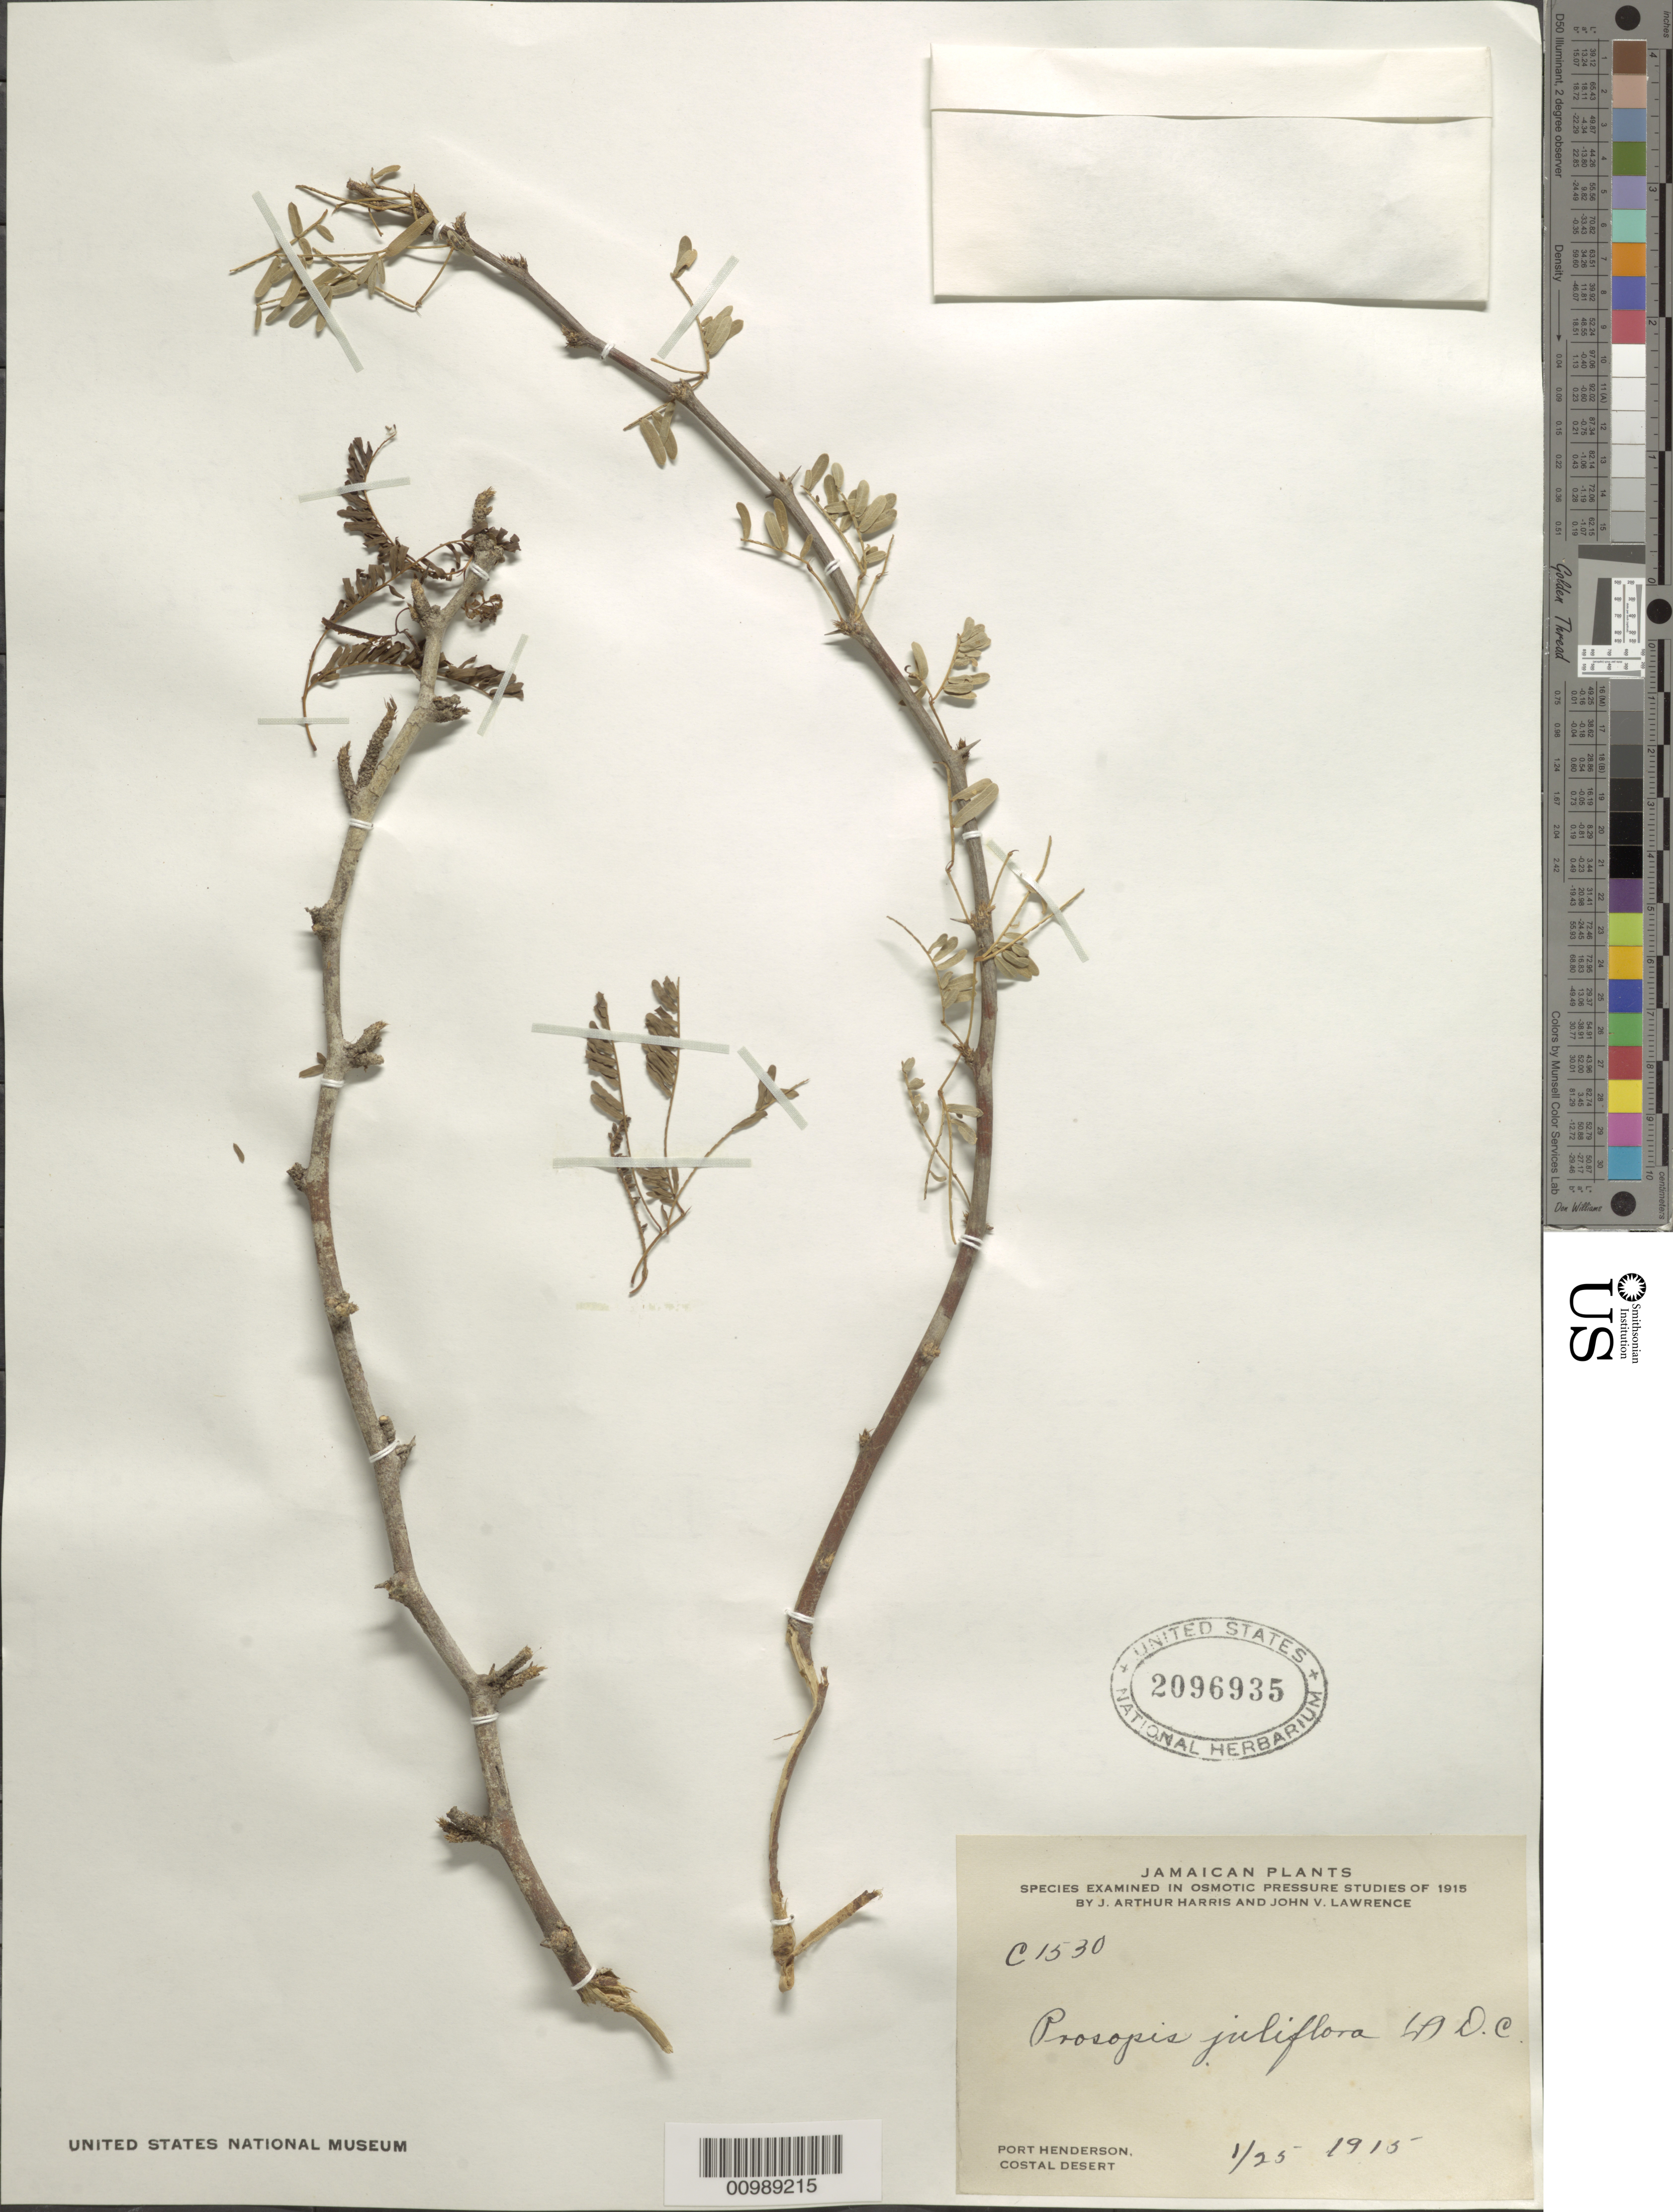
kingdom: Plantae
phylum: Tracheophyta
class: Magnoliopsida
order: Fabales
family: Fabaceae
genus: Neltuma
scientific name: Neltuma juliflora var. juliflora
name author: (Sw.) Raf.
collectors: J. A. Harris & J. Lawrence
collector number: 1530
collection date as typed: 25 Jan 1913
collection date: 1913-01-25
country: Jamaica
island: Jamaica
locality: Port henderson, Costal Desert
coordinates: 0 N, 0 E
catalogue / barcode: US 2096935